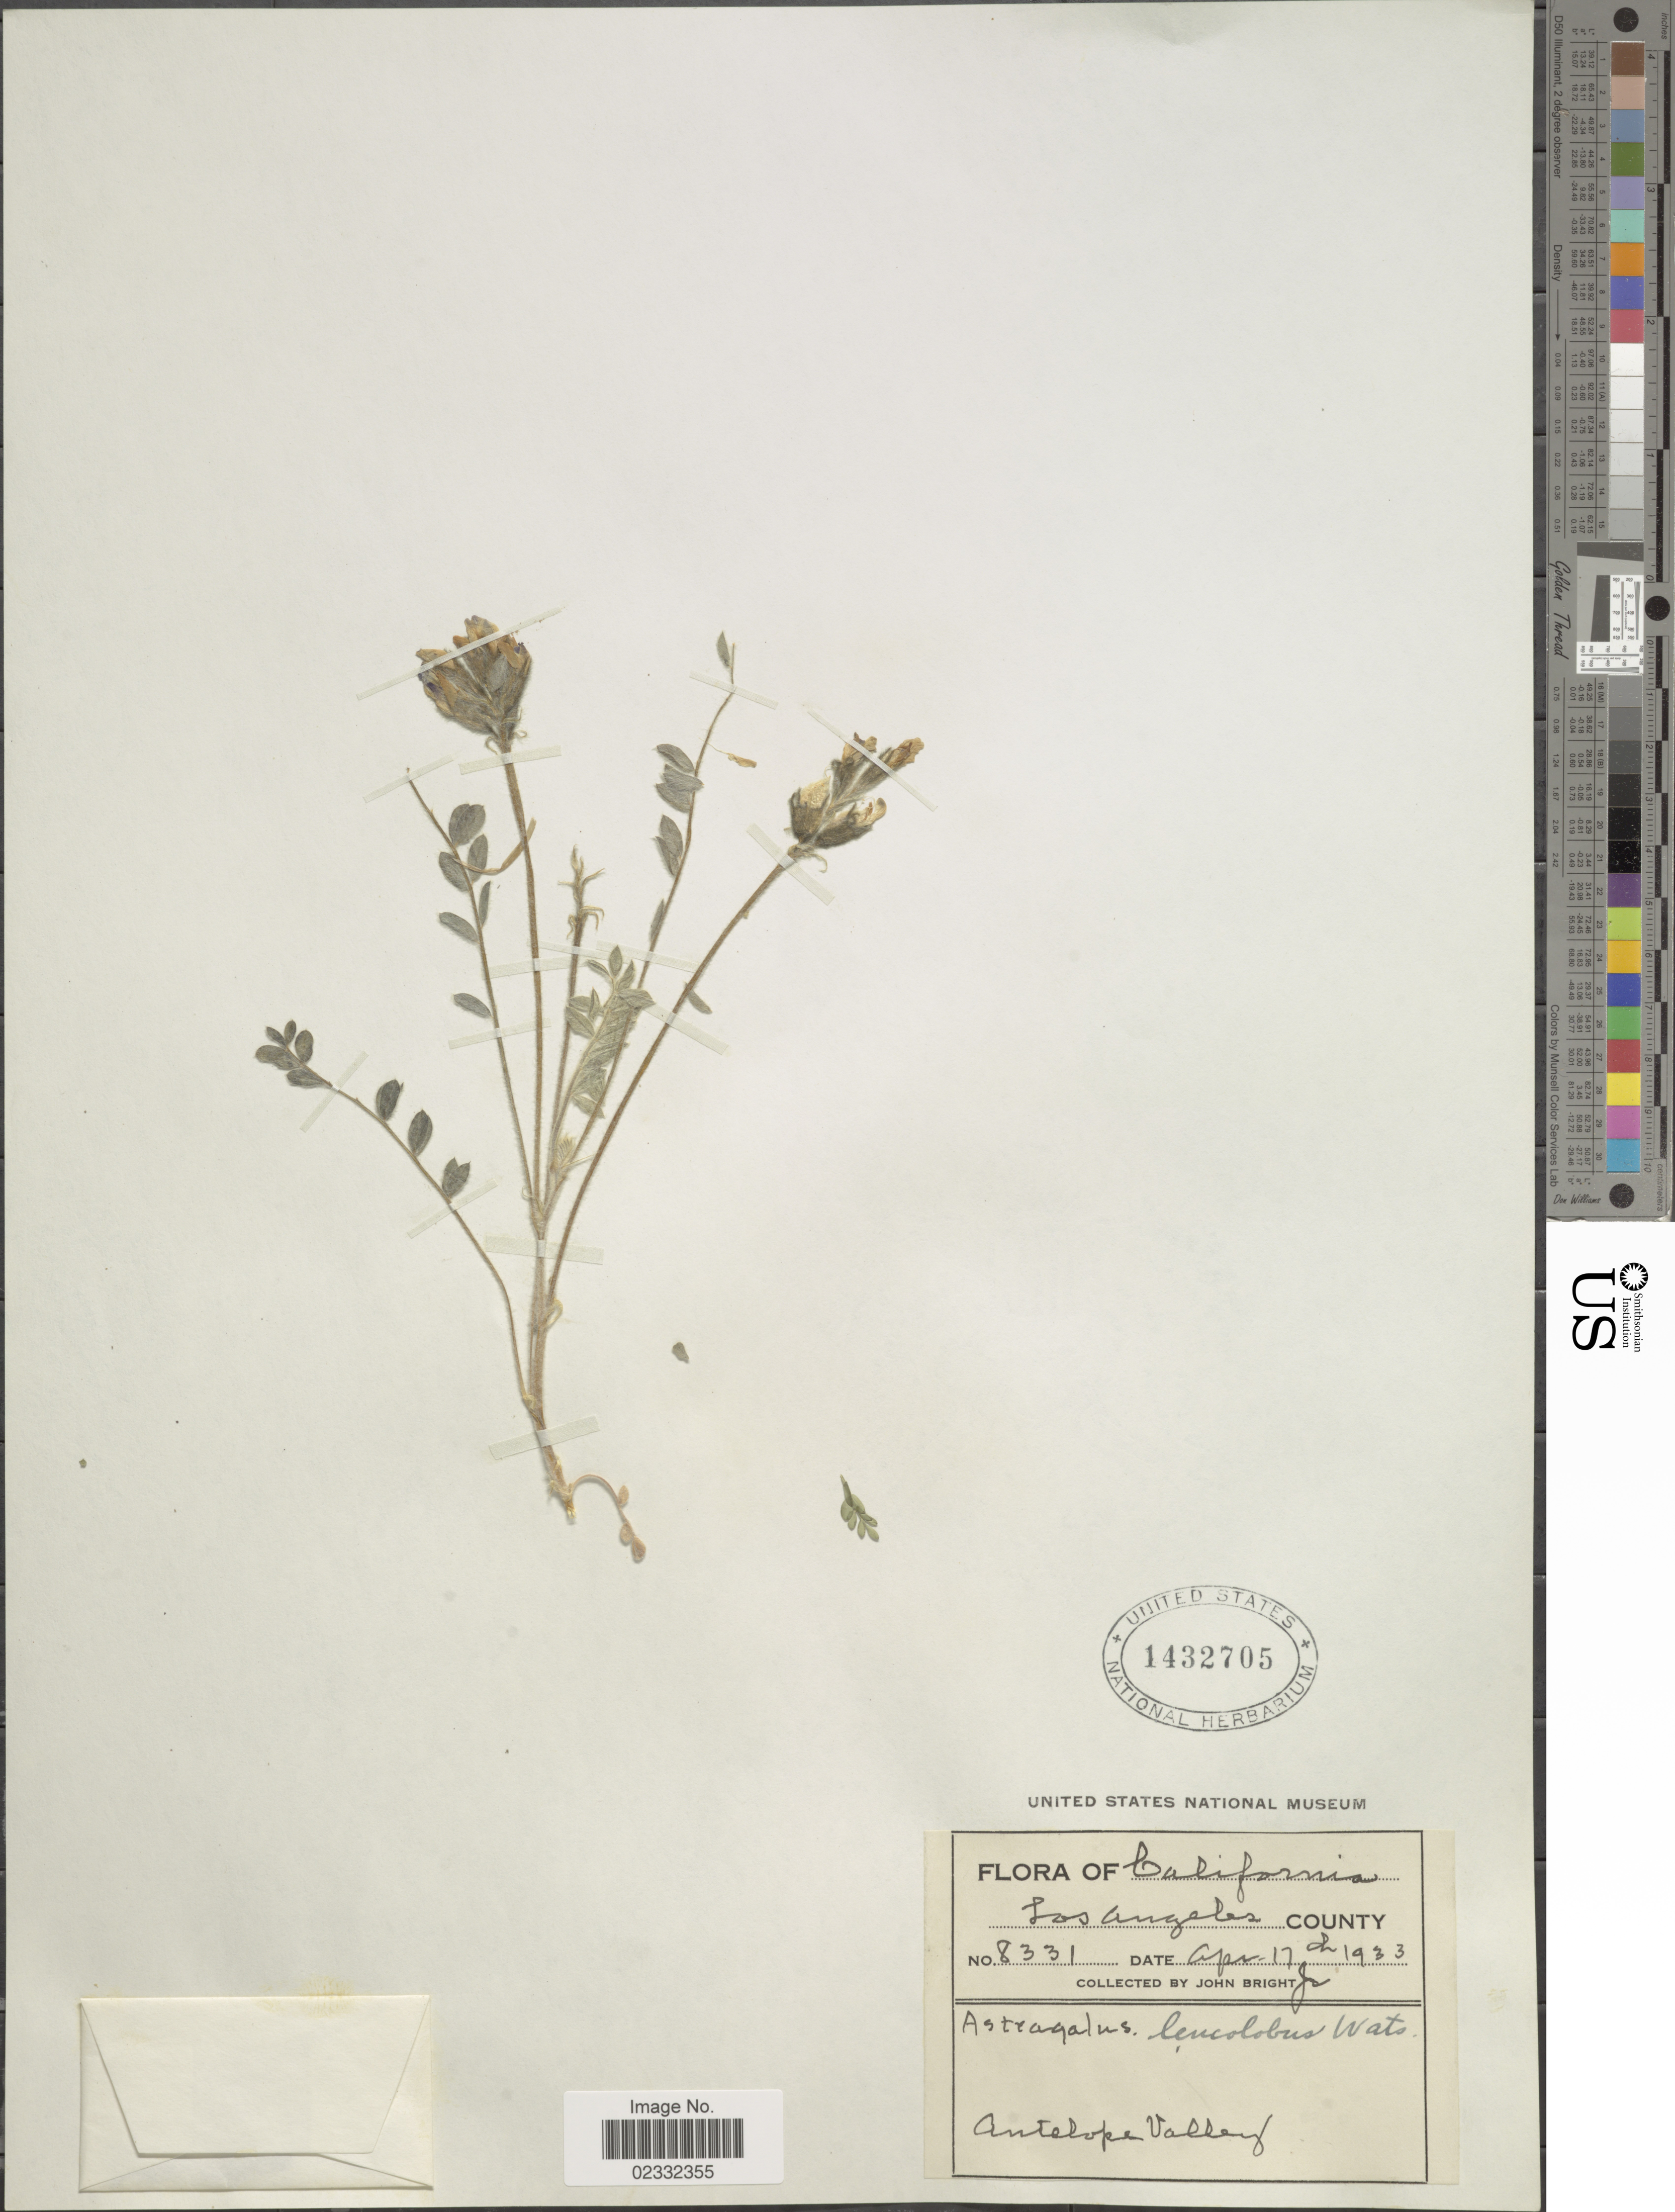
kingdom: Plantae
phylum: Tracheophyta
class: Magnoliopsida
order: Fabales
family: Fabaceae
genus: Astragalus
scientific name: Astragalus leucolobus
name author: S. Watson ex M.E. Jones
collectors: J. Bright Jr.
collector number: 8331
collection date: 1933-04-17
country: United States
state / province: California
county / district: Los Angeles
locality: California, Los Angeles County, Antelope Valley.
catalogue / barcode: US 1432705